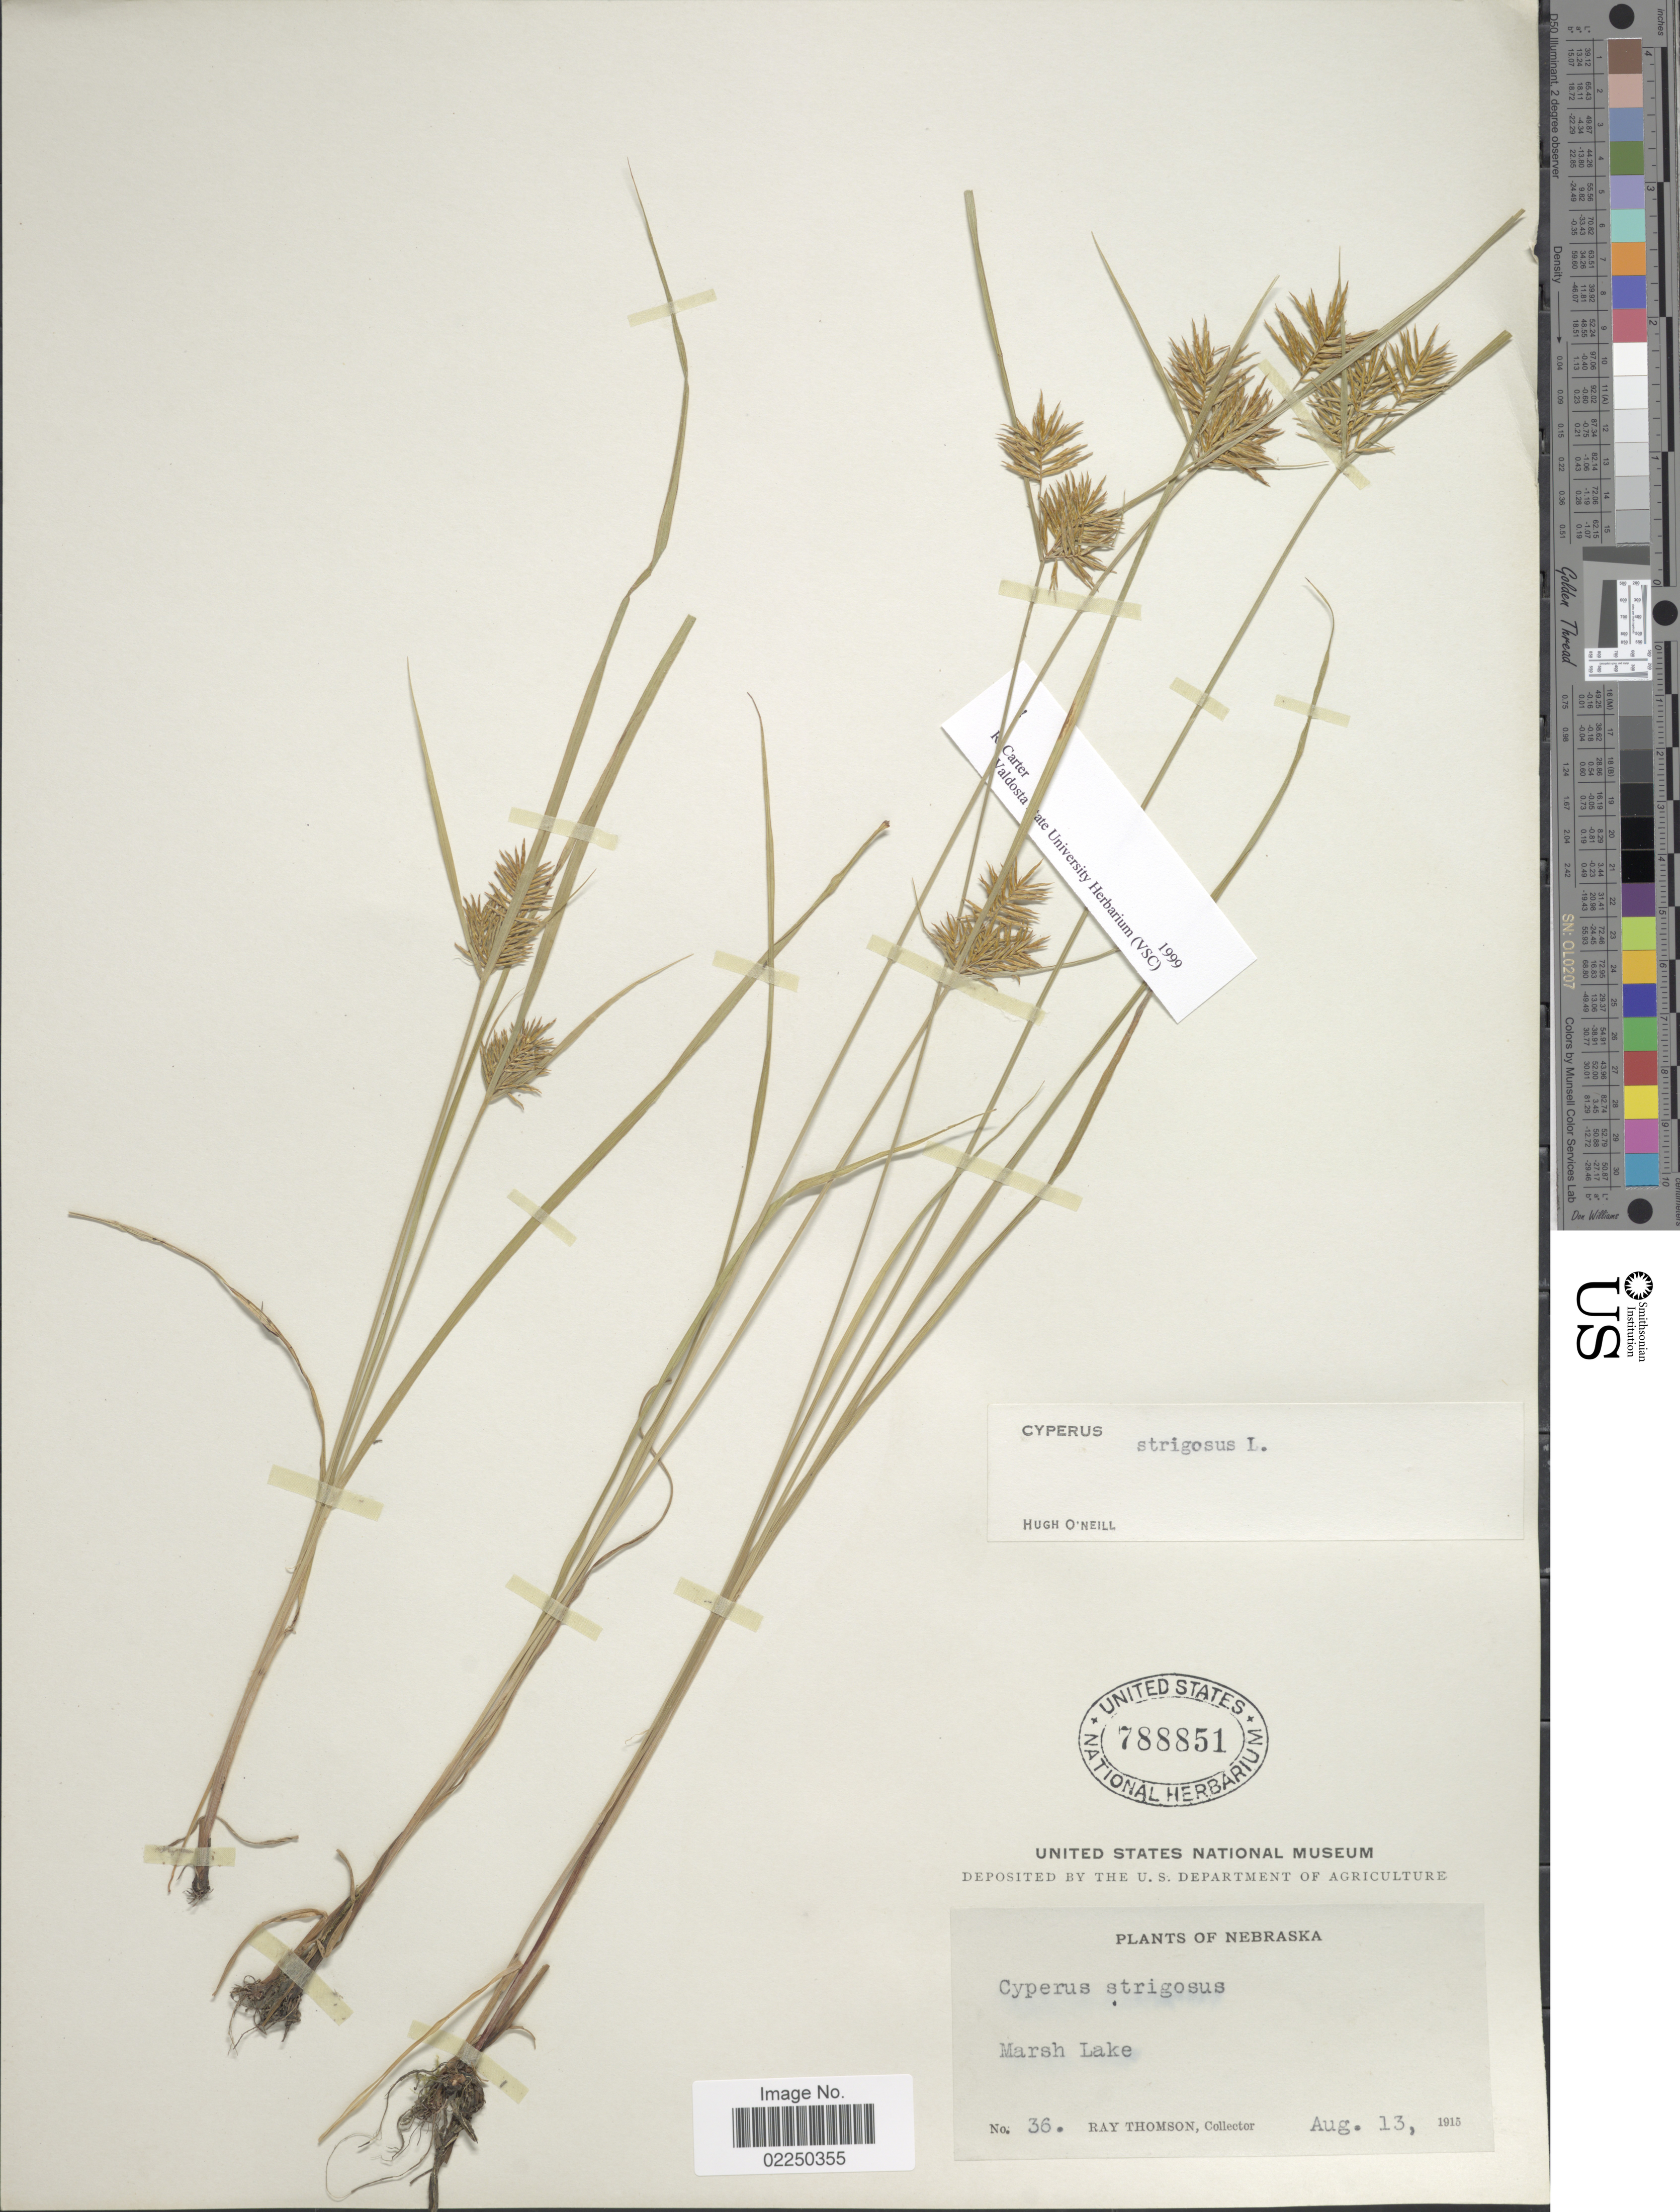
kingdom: Plantae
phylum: Tracheophyta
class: Liliopsida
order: Poales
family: Cyperaceae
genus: Cyperus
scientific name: Cyperus strigosus L.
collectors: R. Thomson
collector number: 36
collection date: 1915-08-13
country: United States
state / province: Nebraska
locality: Marsh Lake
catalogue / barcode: US 788851